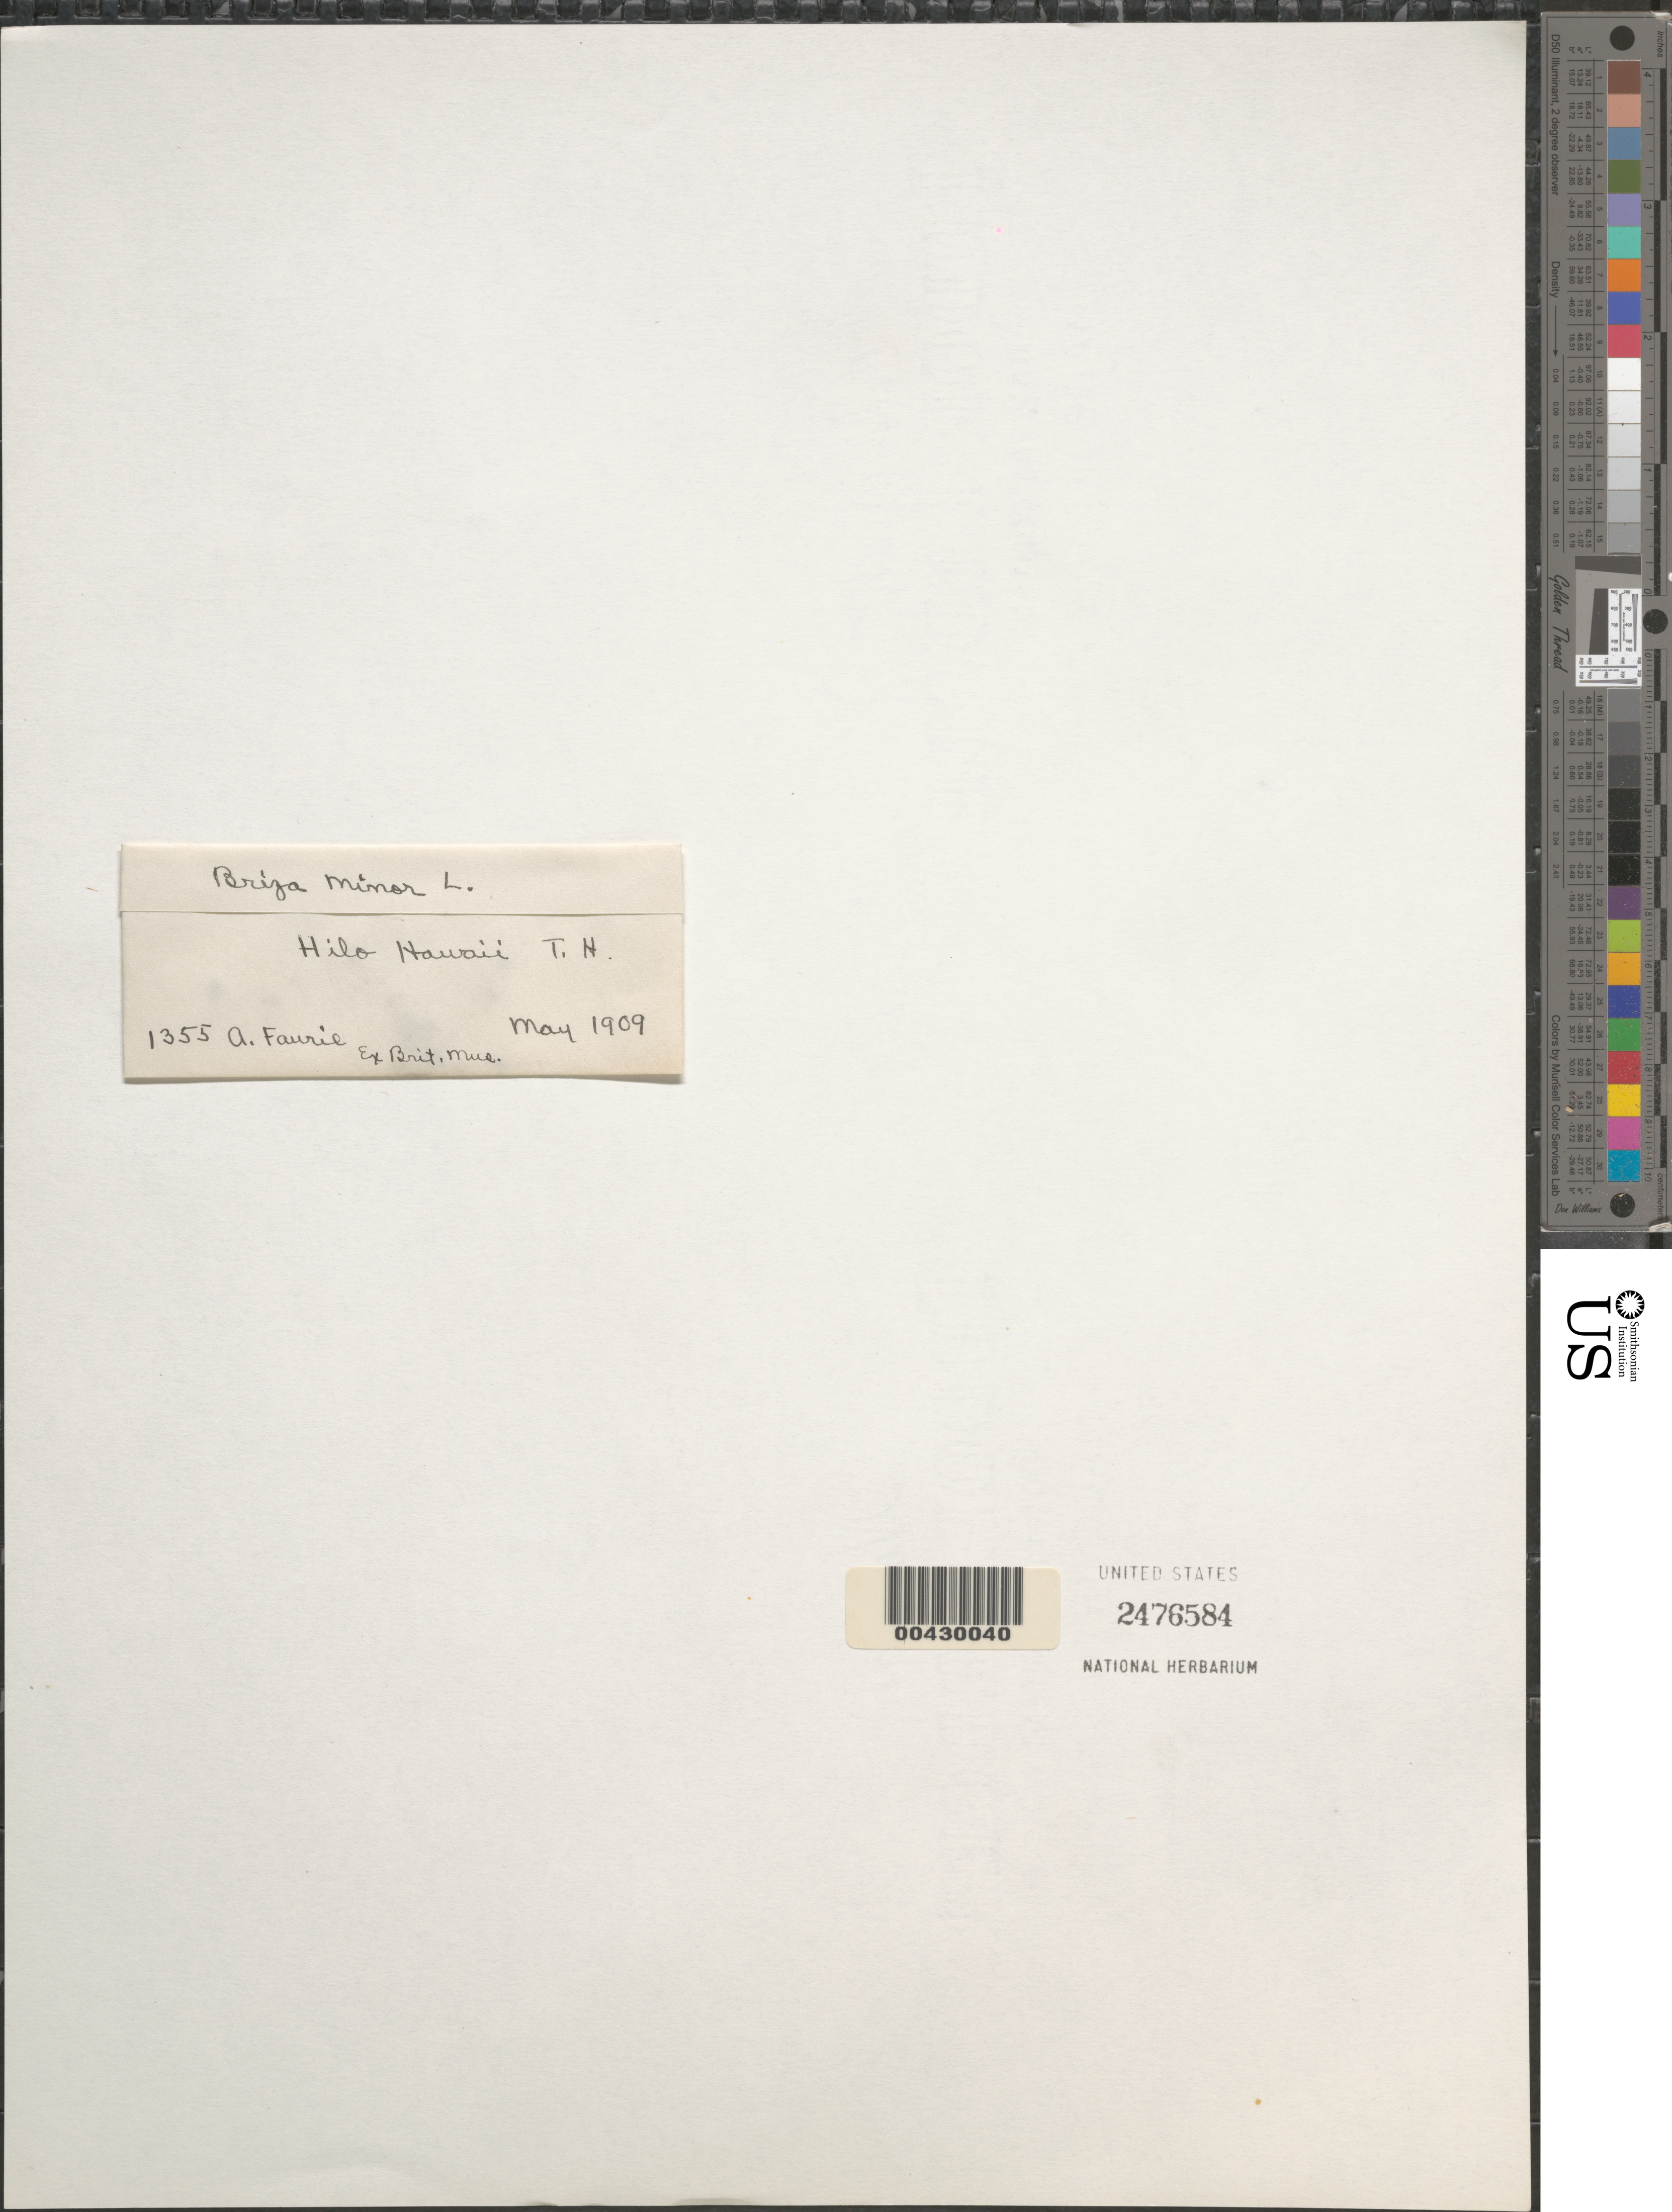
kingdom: Plantae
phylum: Tracheophyta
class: Liliopsida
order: Poales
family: Poaceae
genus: Briza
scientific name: Briza minor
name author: L.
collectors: A. Faurie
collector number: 1355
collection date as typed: May 1909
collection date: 1909-05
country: United States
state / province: Hawaii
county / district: Hawaii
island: Hawaii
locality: Hilo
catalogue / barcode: US 2476584